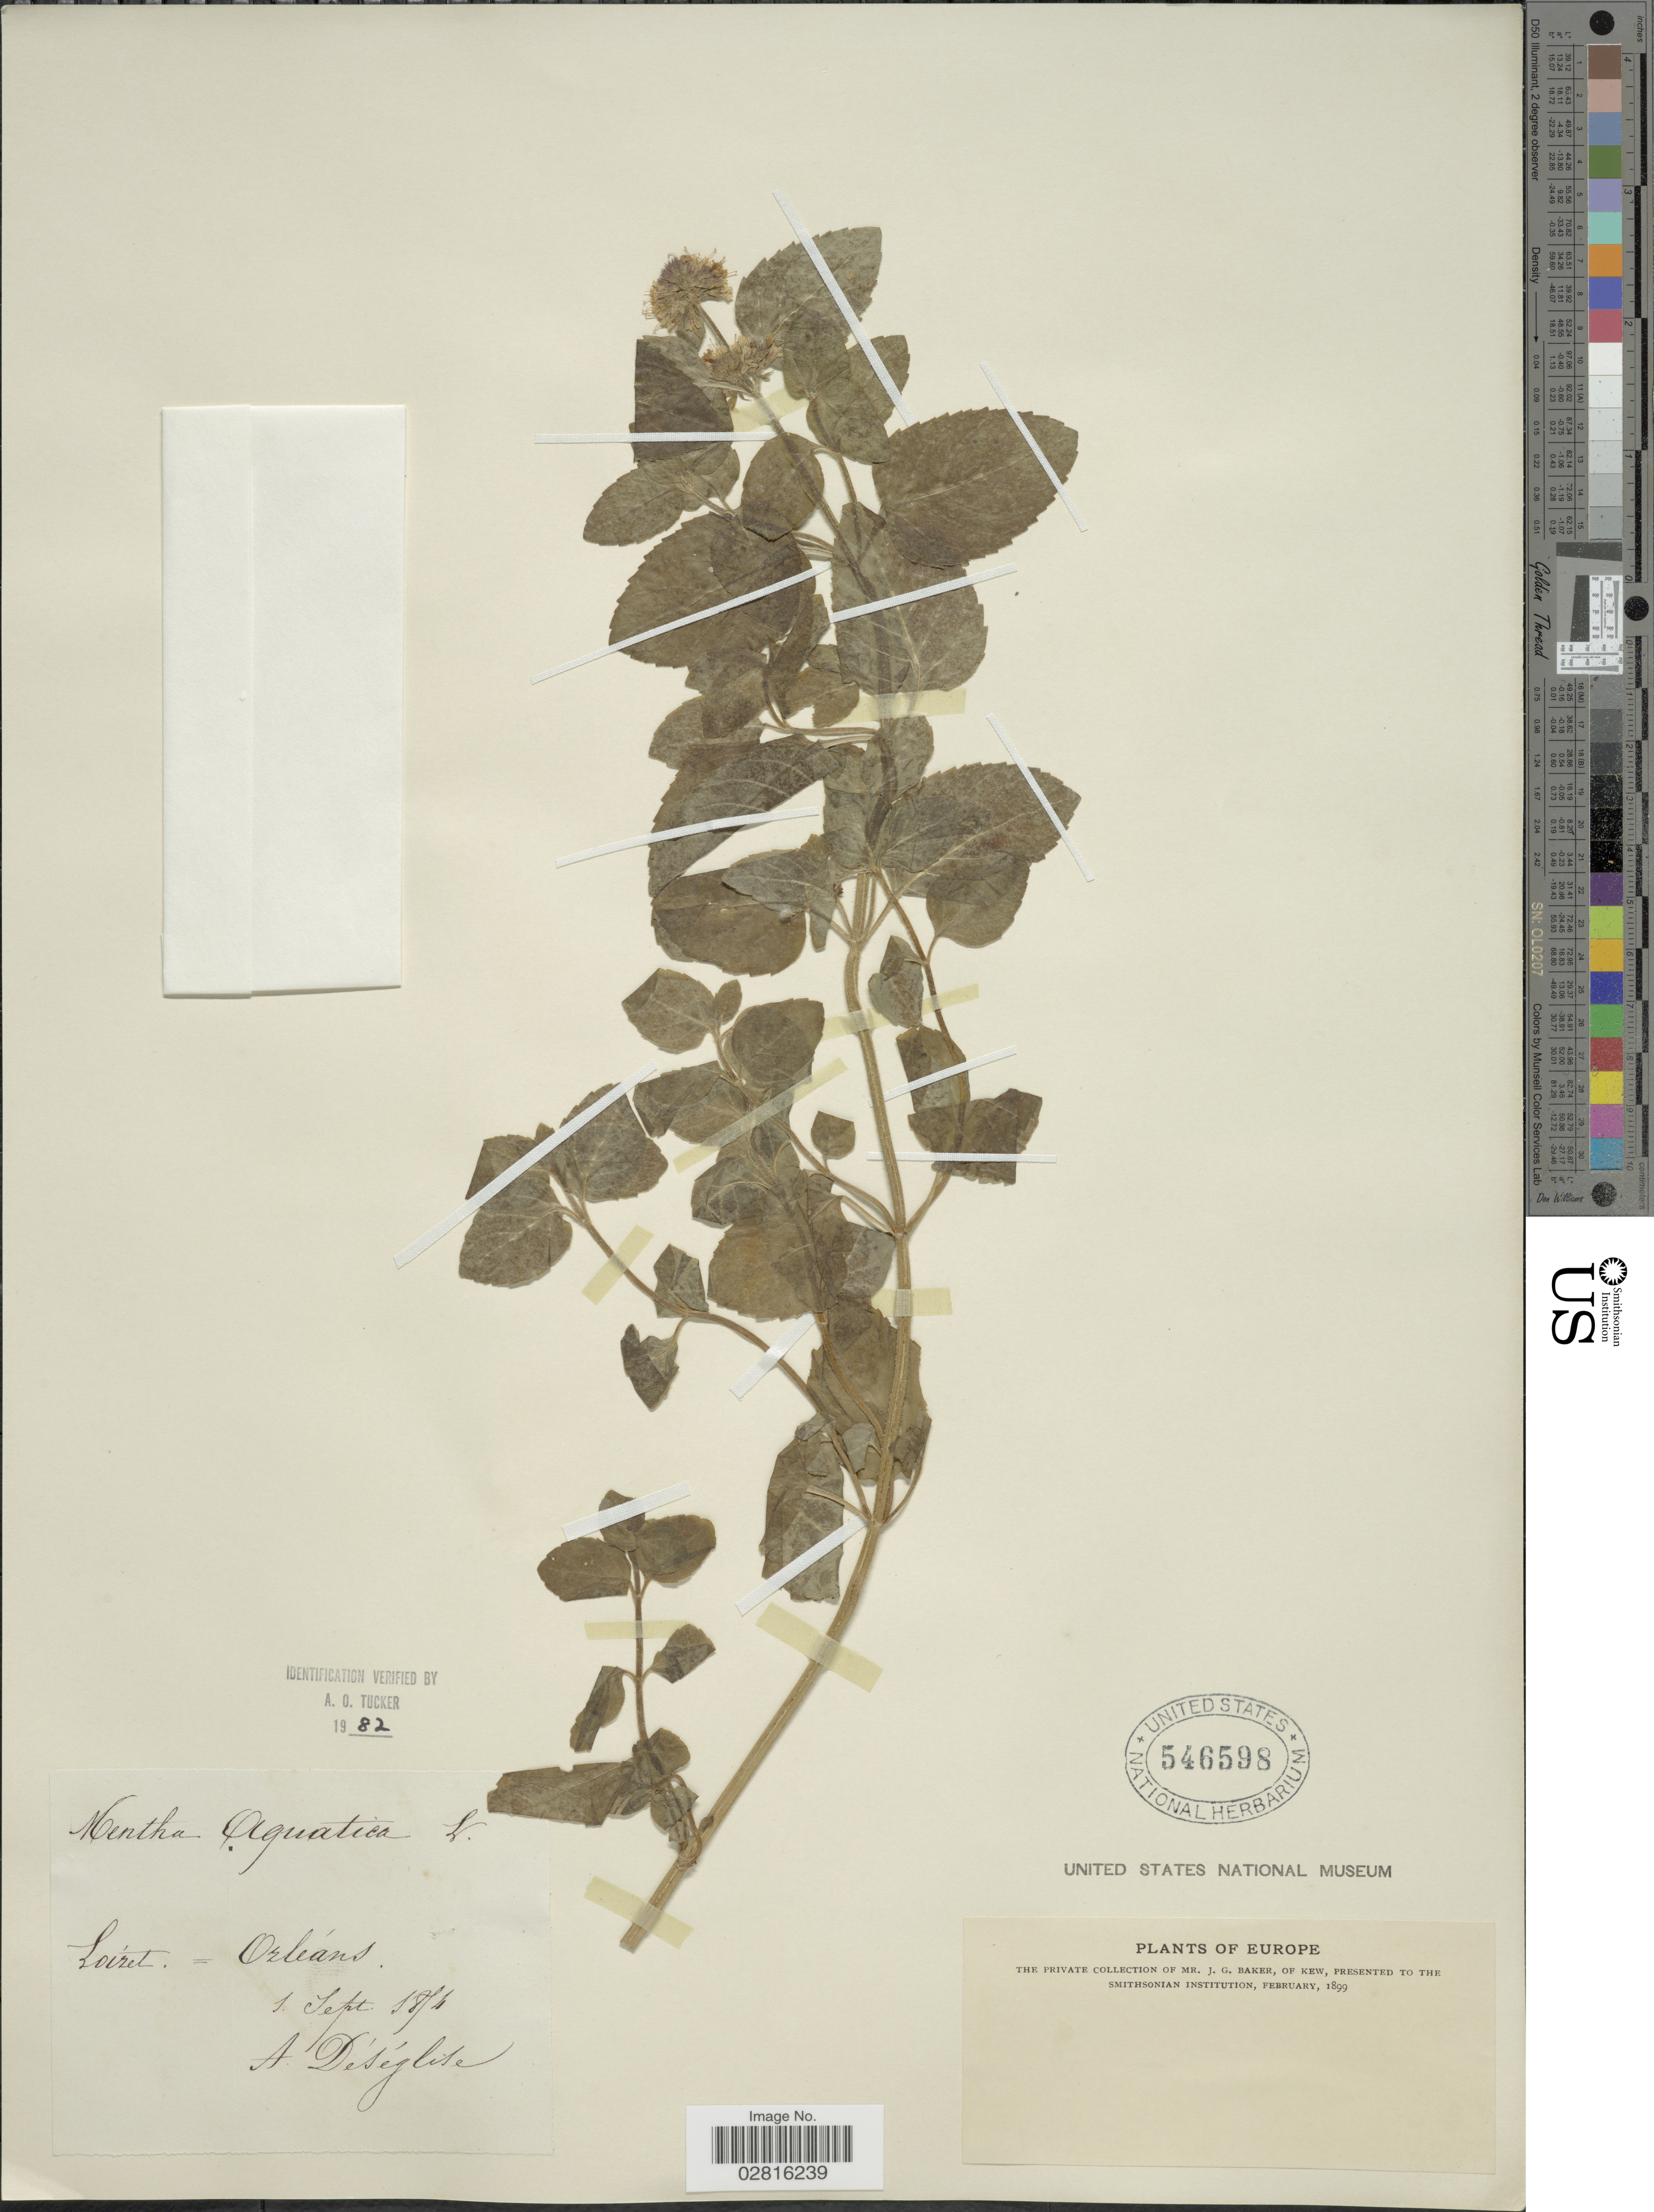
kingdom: Plantae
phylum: Tracheophyta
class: Magnoliopsida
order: Lamiales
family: Lamiaceae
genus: Mentha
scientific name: Mentha aquatica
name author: L.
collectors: A. Deseglise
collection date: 1874-09-01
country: France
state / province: Centre-Val de Loire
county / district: Loiret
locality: Loiret = Orléans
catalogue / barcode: US 546598